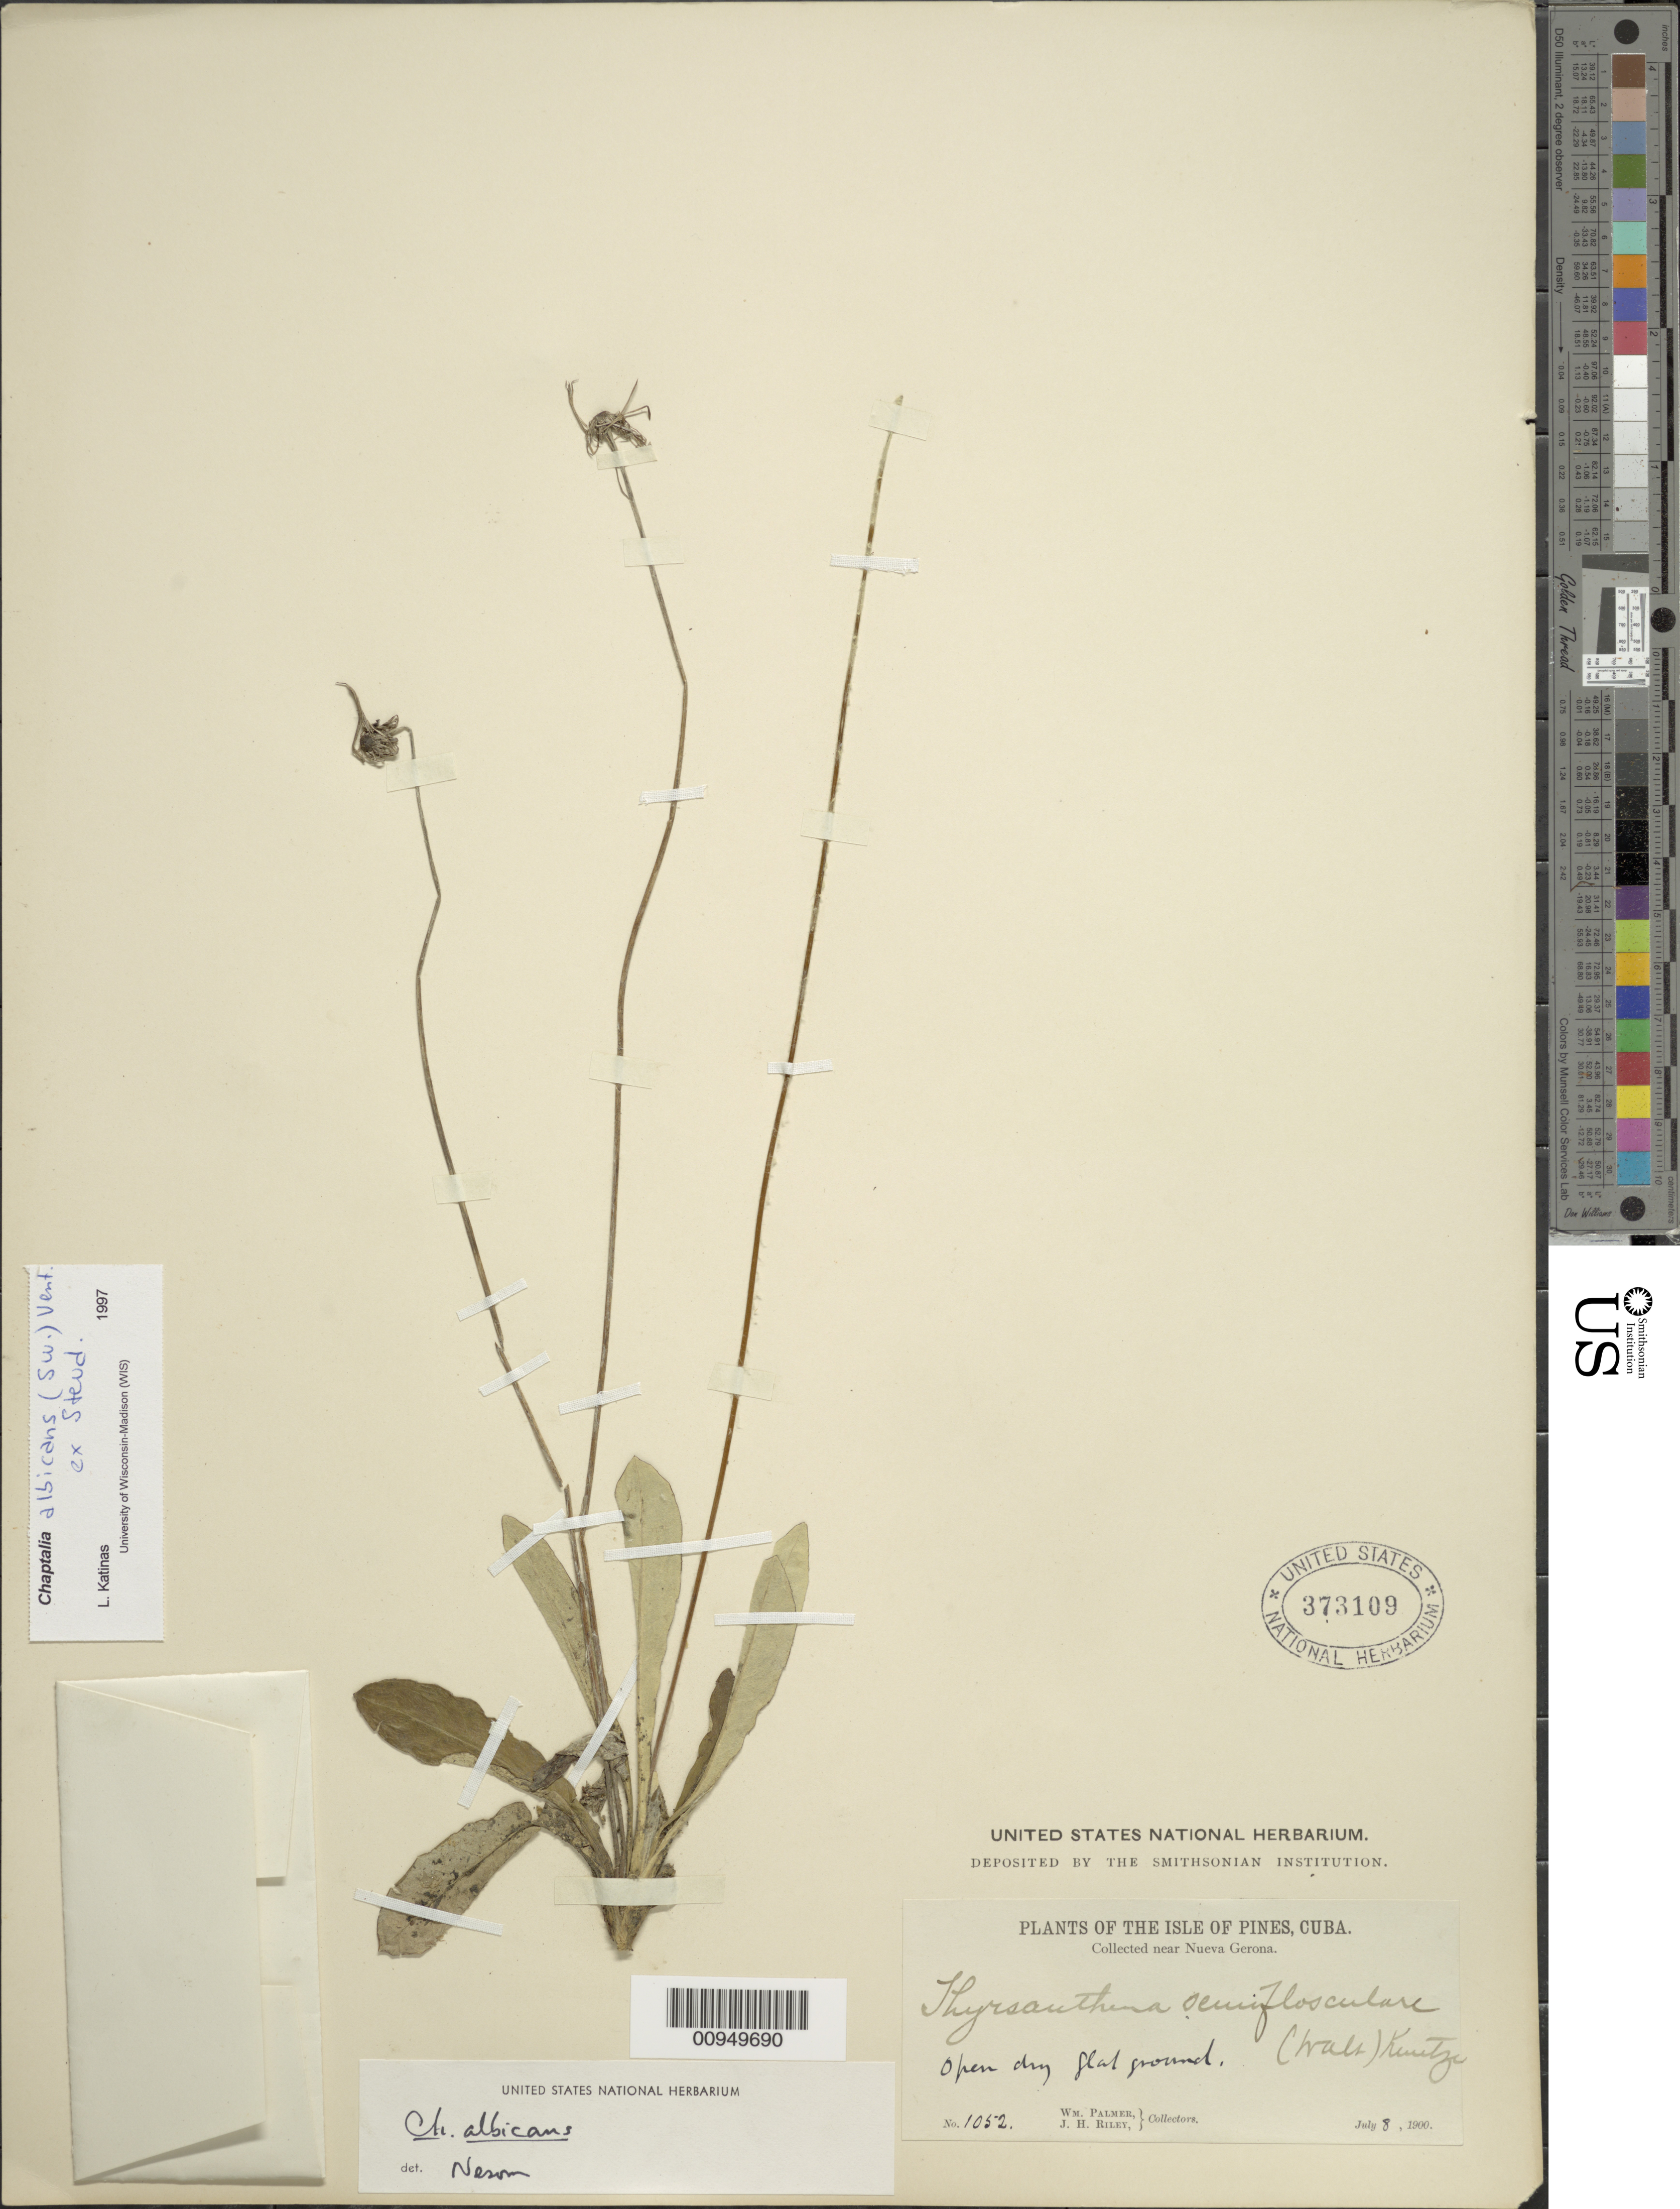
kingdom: Plantae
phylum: Tracheophyta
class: Magnoliopsida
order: Asterales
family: Asteraceae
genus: Chaptalia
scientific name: Chaptalia albicans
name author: (Sw.) Vent. ex B.D. Jacks.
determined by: Katinas, L.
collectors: W. Palmer & J. H. Riley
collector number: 1052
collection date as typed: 08 Jul 1900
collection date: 1900-07-08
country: Cuba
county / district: Dry forest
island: Isla de la Juventud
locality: Vicinity of Nueva Gerona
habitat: Open dry flat ground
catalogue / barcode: US 373109